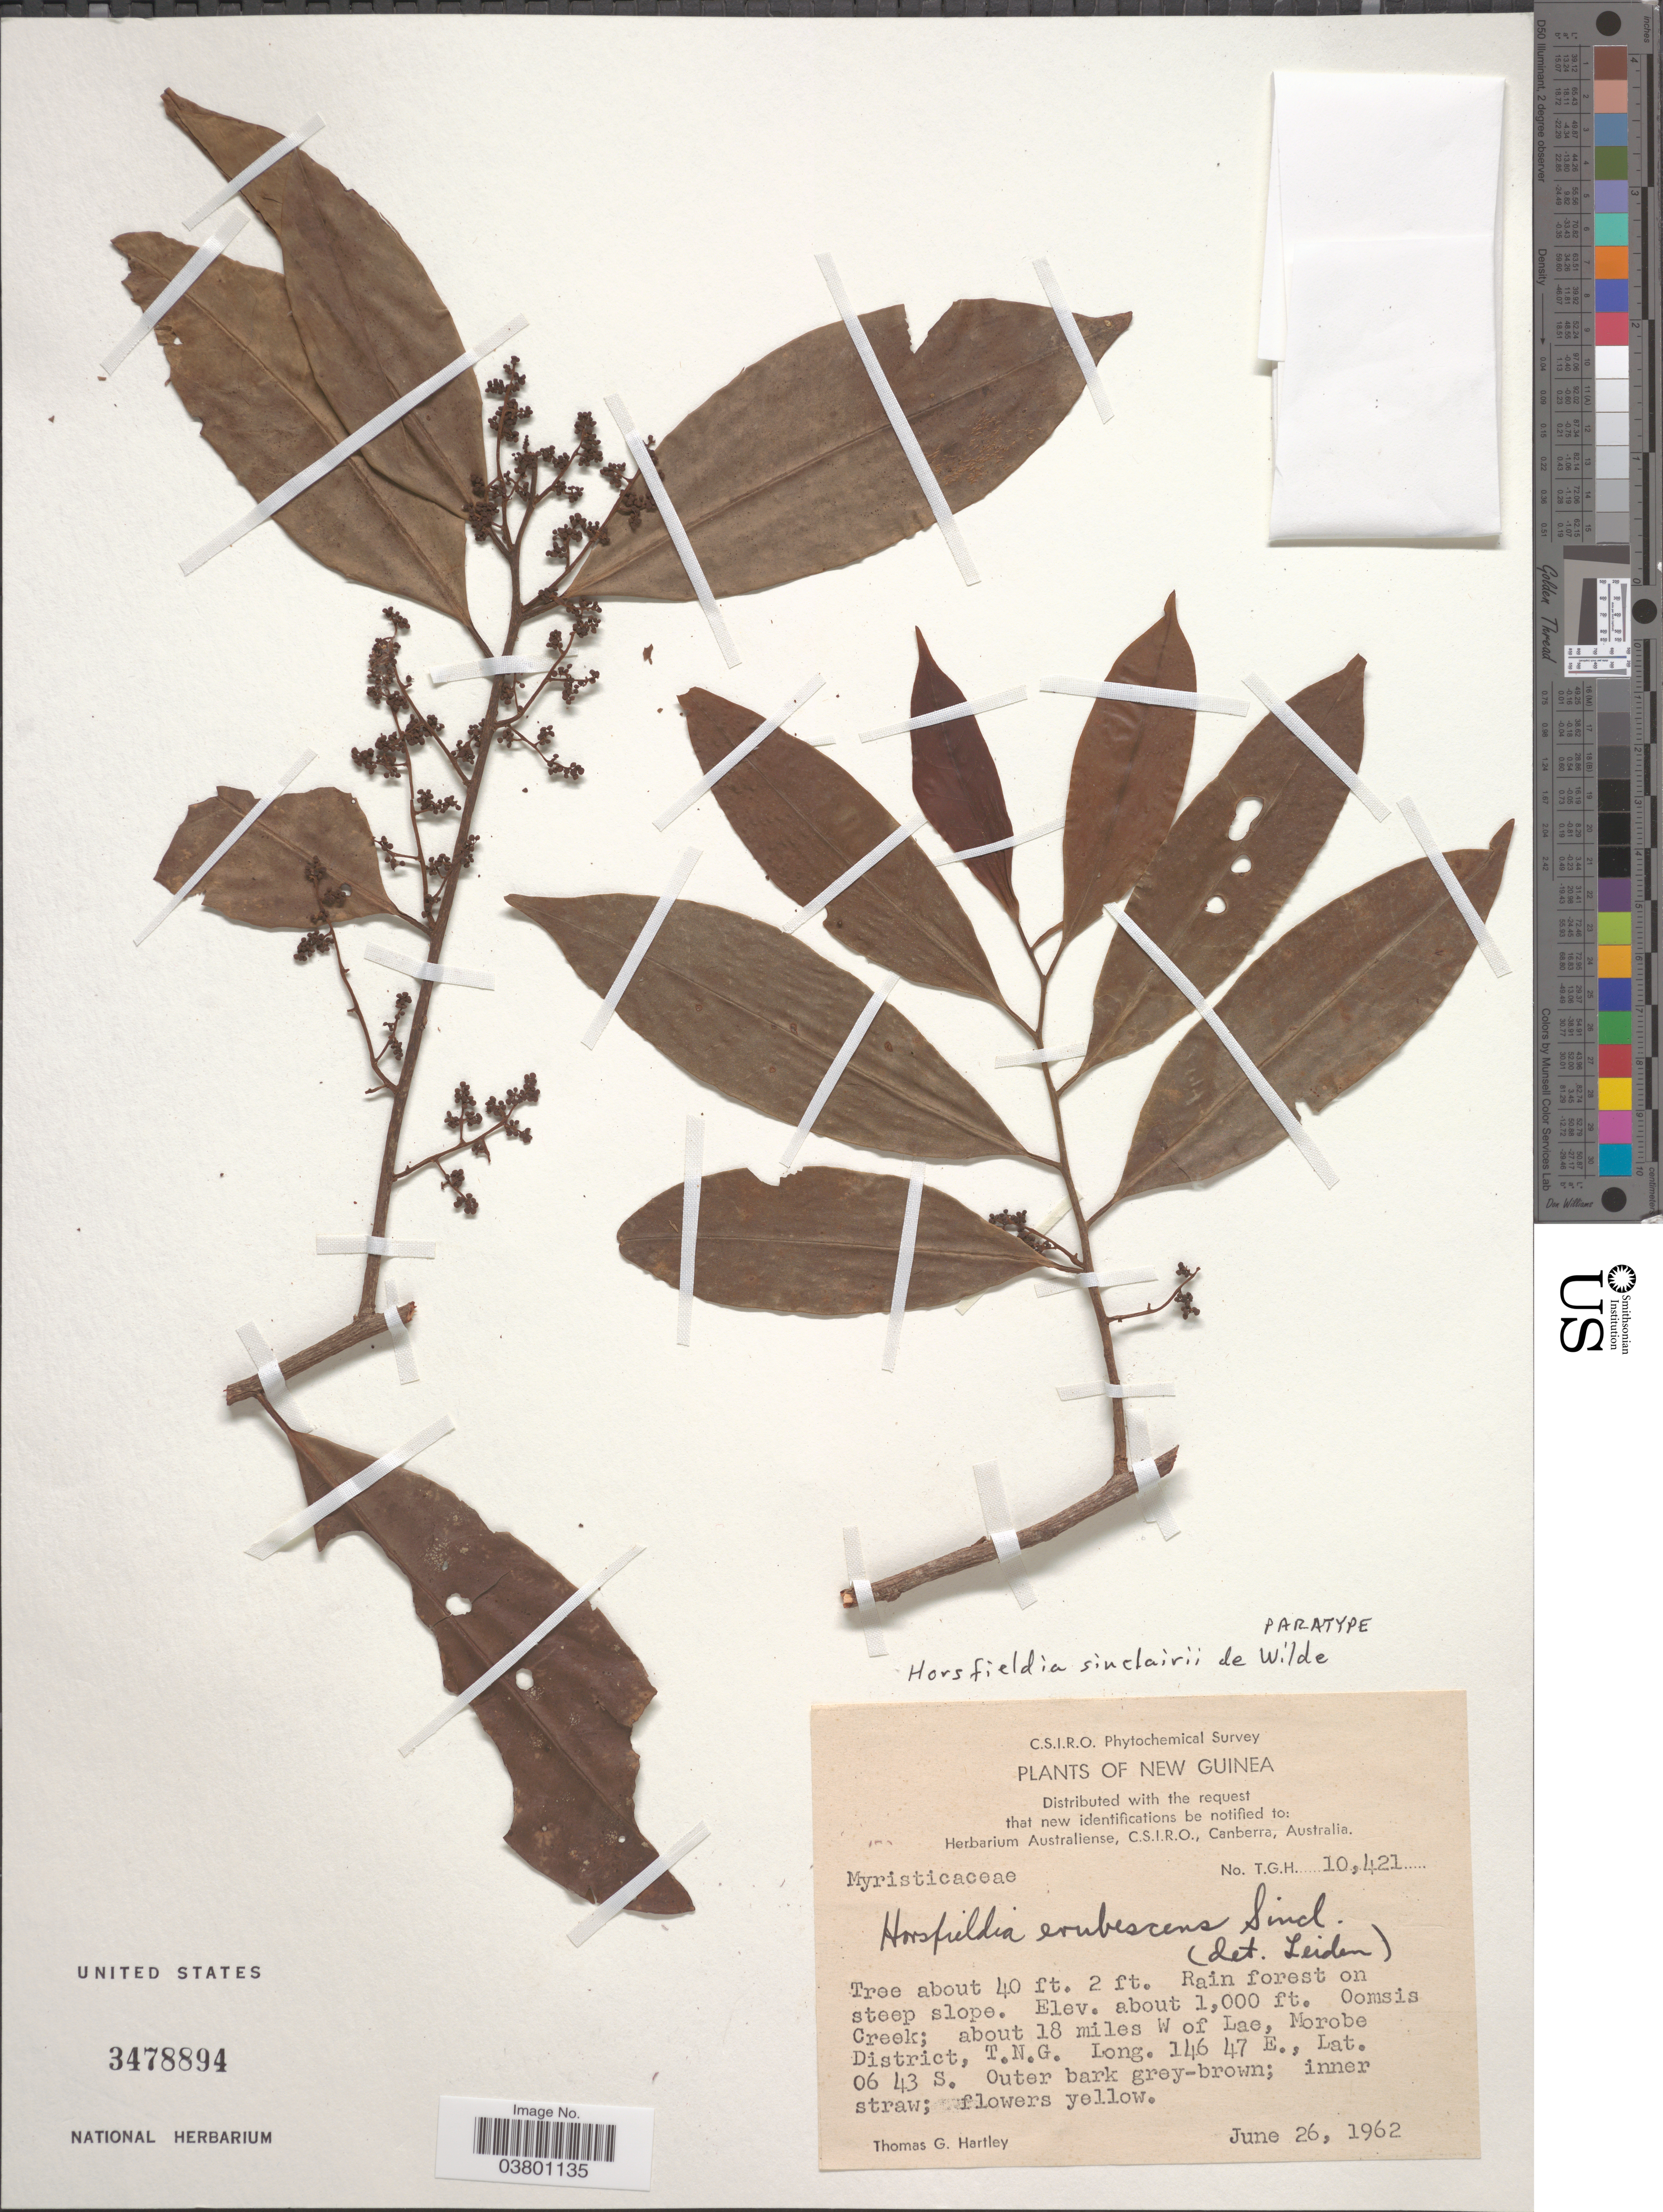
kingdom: Plantae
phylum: Tracheophyta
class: Magnoliopsida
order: Magnoliales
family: Myristicaceae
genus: Horsfieldia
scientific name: Horsfieldia sinclairii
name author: W.J. de Wilde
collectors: T. G. Hartley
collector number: TGH 10421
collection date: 1962-06-26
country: Papua New Guinea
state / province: Morobe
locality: New Guinea. Oomsis Creek; about 18 miles W of Lae, Morobe District, T.N.G.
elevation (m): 305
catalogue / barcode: US 3478894